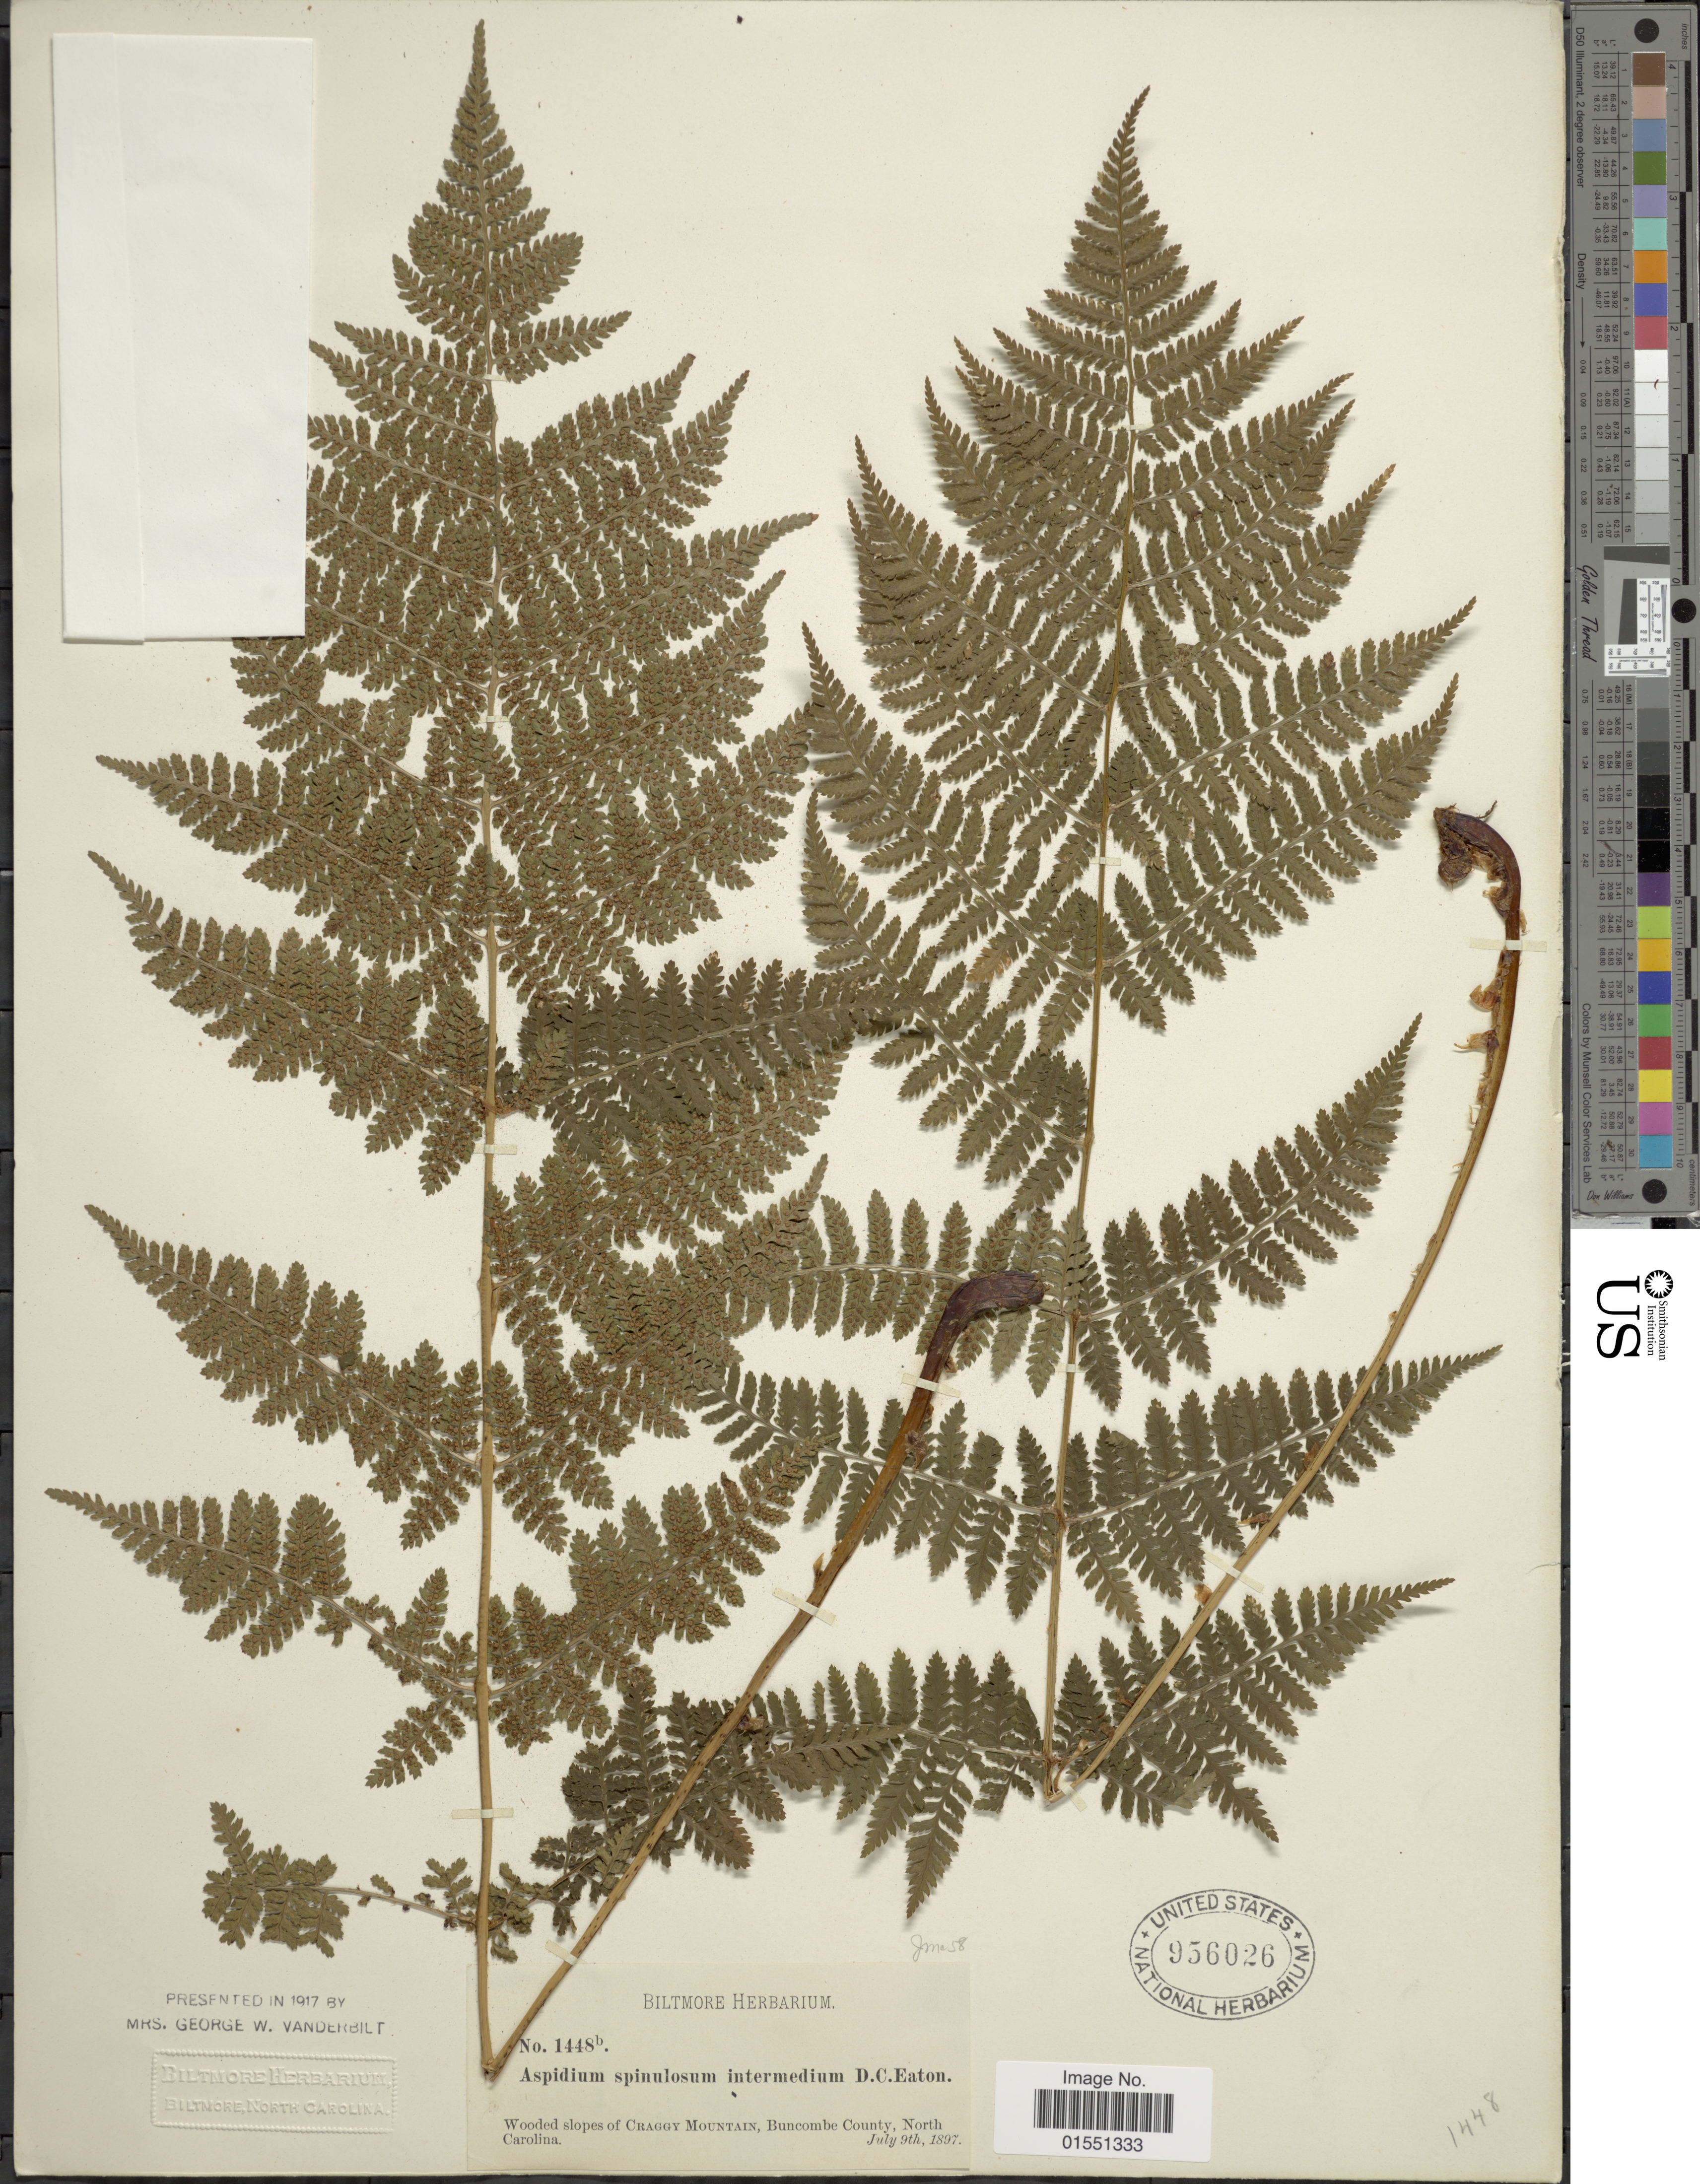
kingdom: Plantae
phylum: Tracheophyta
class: Polypodiopsida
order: Polypodiales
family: Dryopteridaceae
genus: Dryopteris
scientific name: Dryopteris intermedia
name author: (Muhl.) A. Gray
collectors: D. Eaton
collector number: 1448b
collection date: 1897-07-09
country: United States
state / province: North Carolina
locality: Wooded slopes of Craggy Mountain, Buncombe County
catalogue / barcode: US 956026